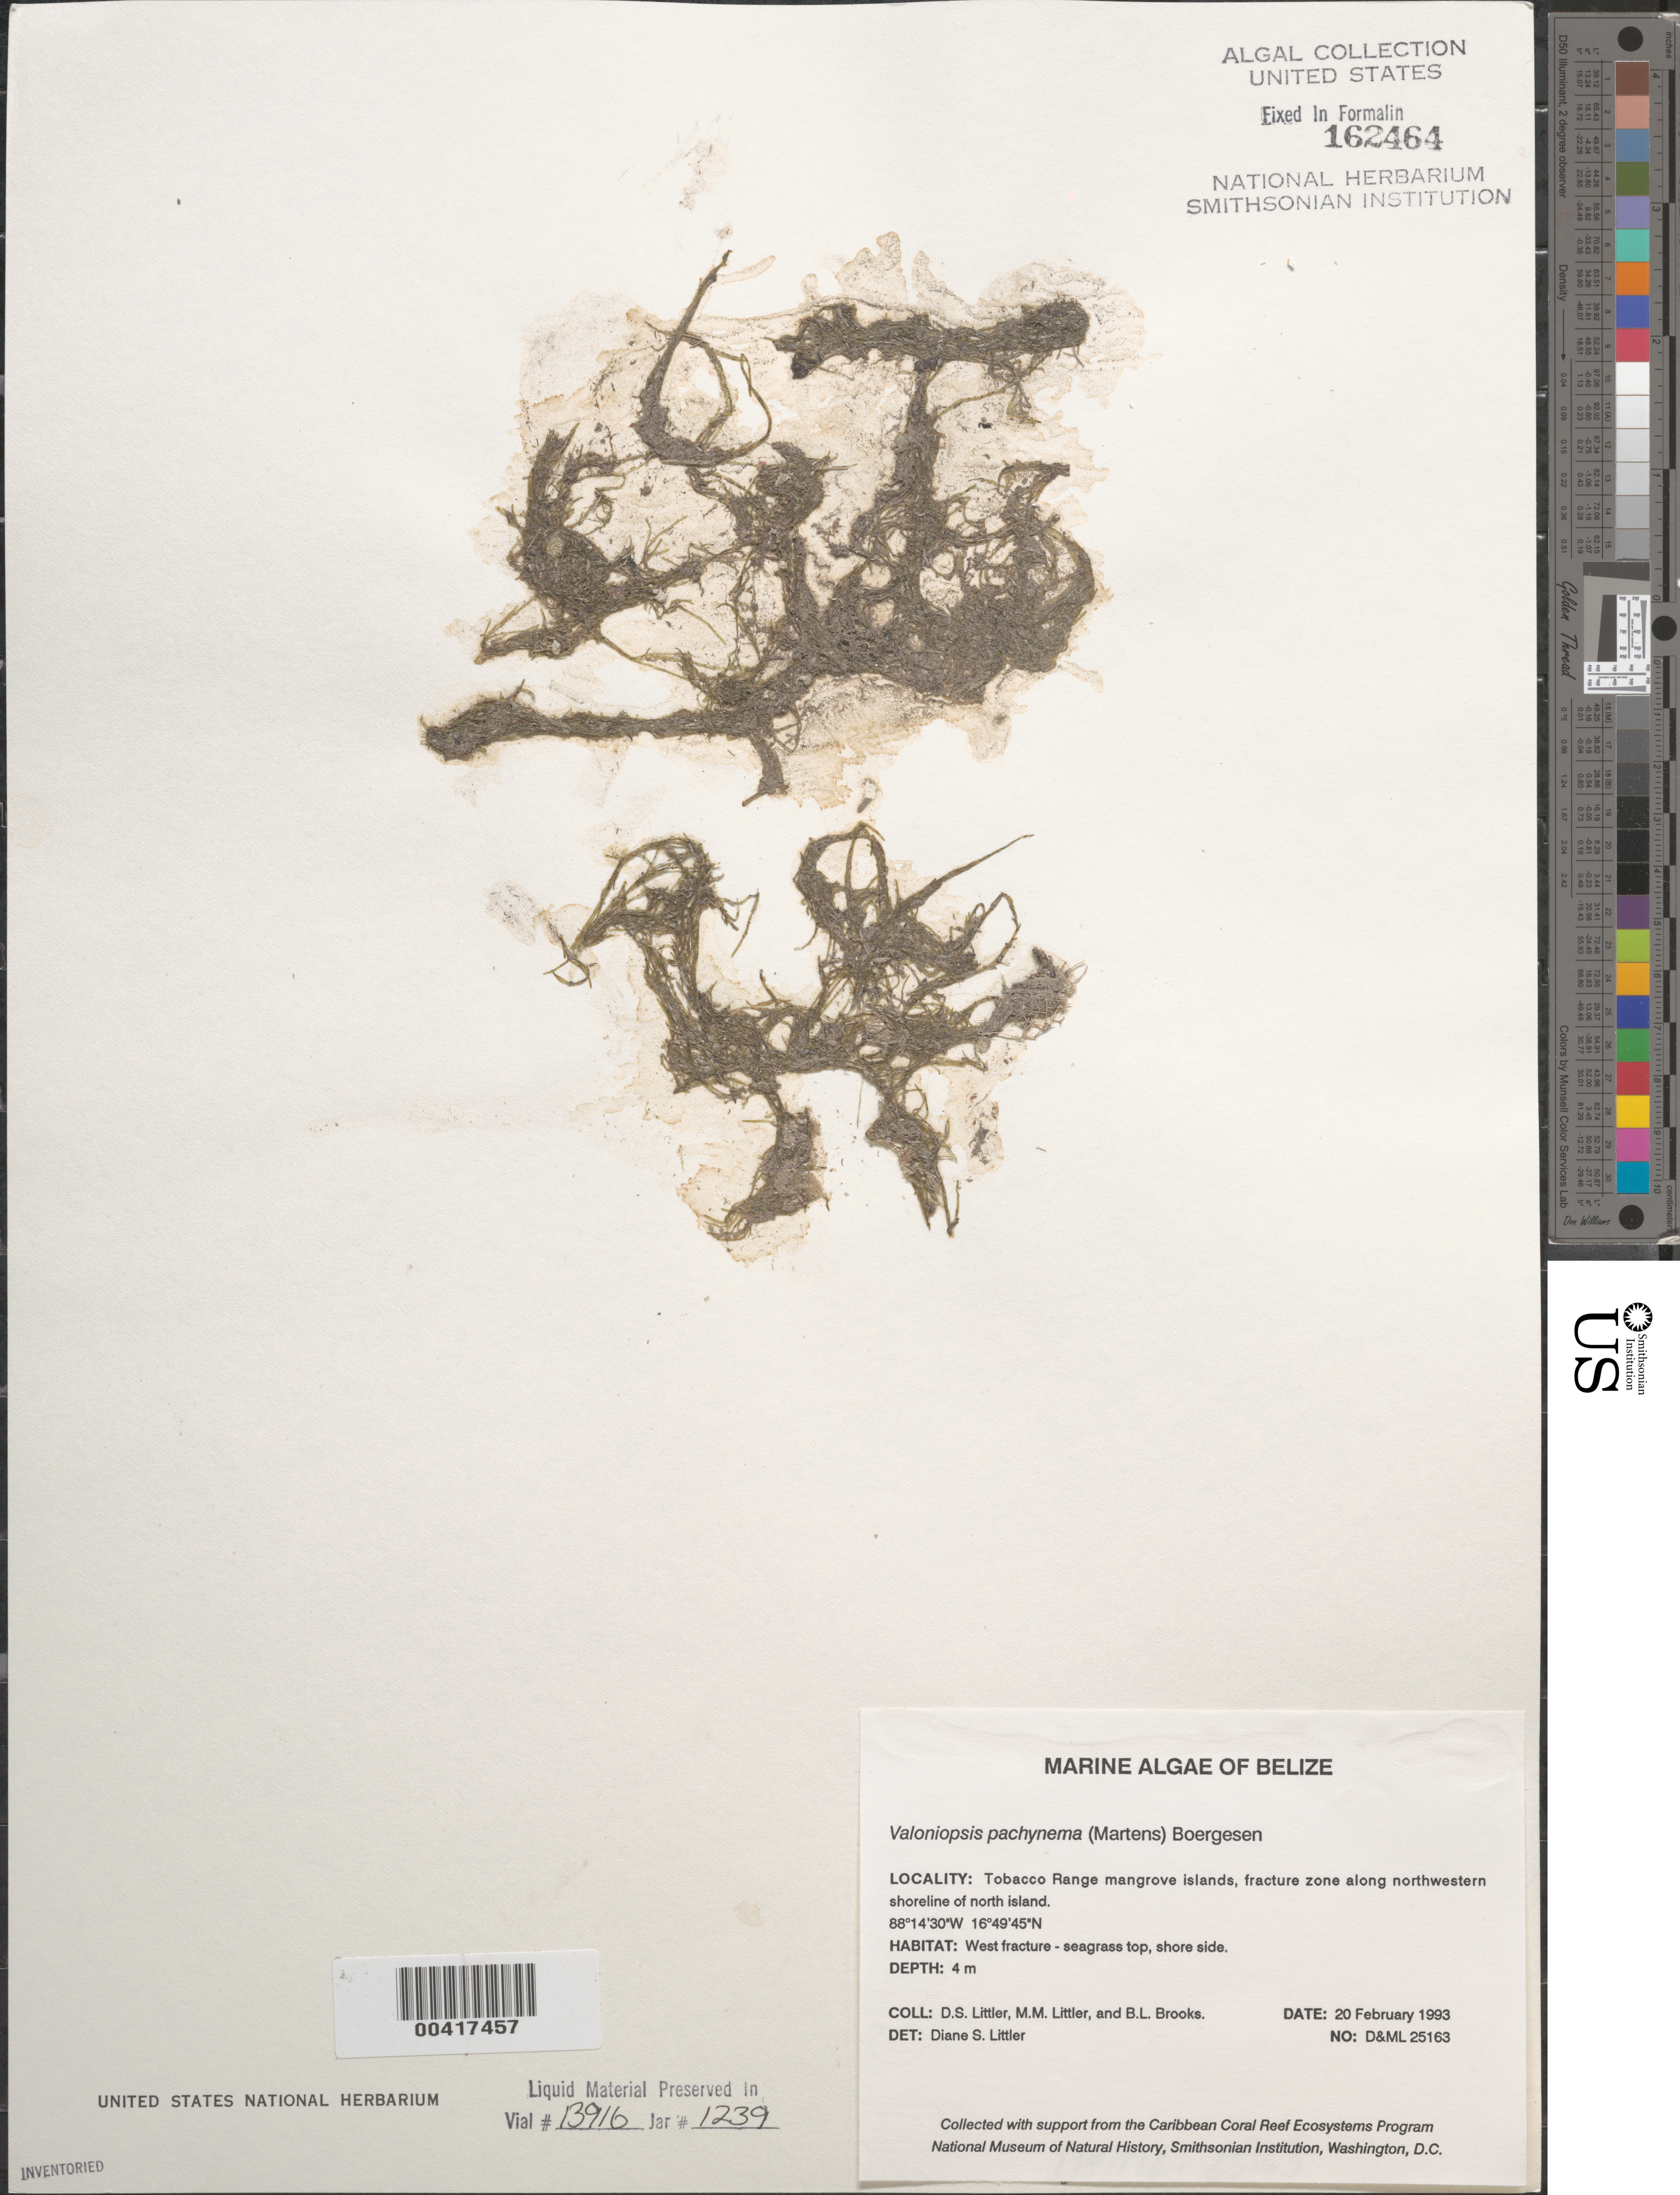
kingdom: Plantae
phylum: Chlorophyta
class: Ulvophyceae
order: Siphonocladales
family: Valoniaceae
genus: Valoniopsis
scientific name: Valoniopsis pachynema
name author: (G. Martens) Børgesen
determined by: Littler, D. S.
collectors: D. S. Littler, M. M. Littler & B. Brooks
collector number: D&ML 25163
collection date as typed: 20 Feb 1993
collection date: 1993-02-20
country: Belize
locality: Tobacco Range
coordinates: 16 49'45"N, 88 14'30"W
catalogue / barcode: US 162464